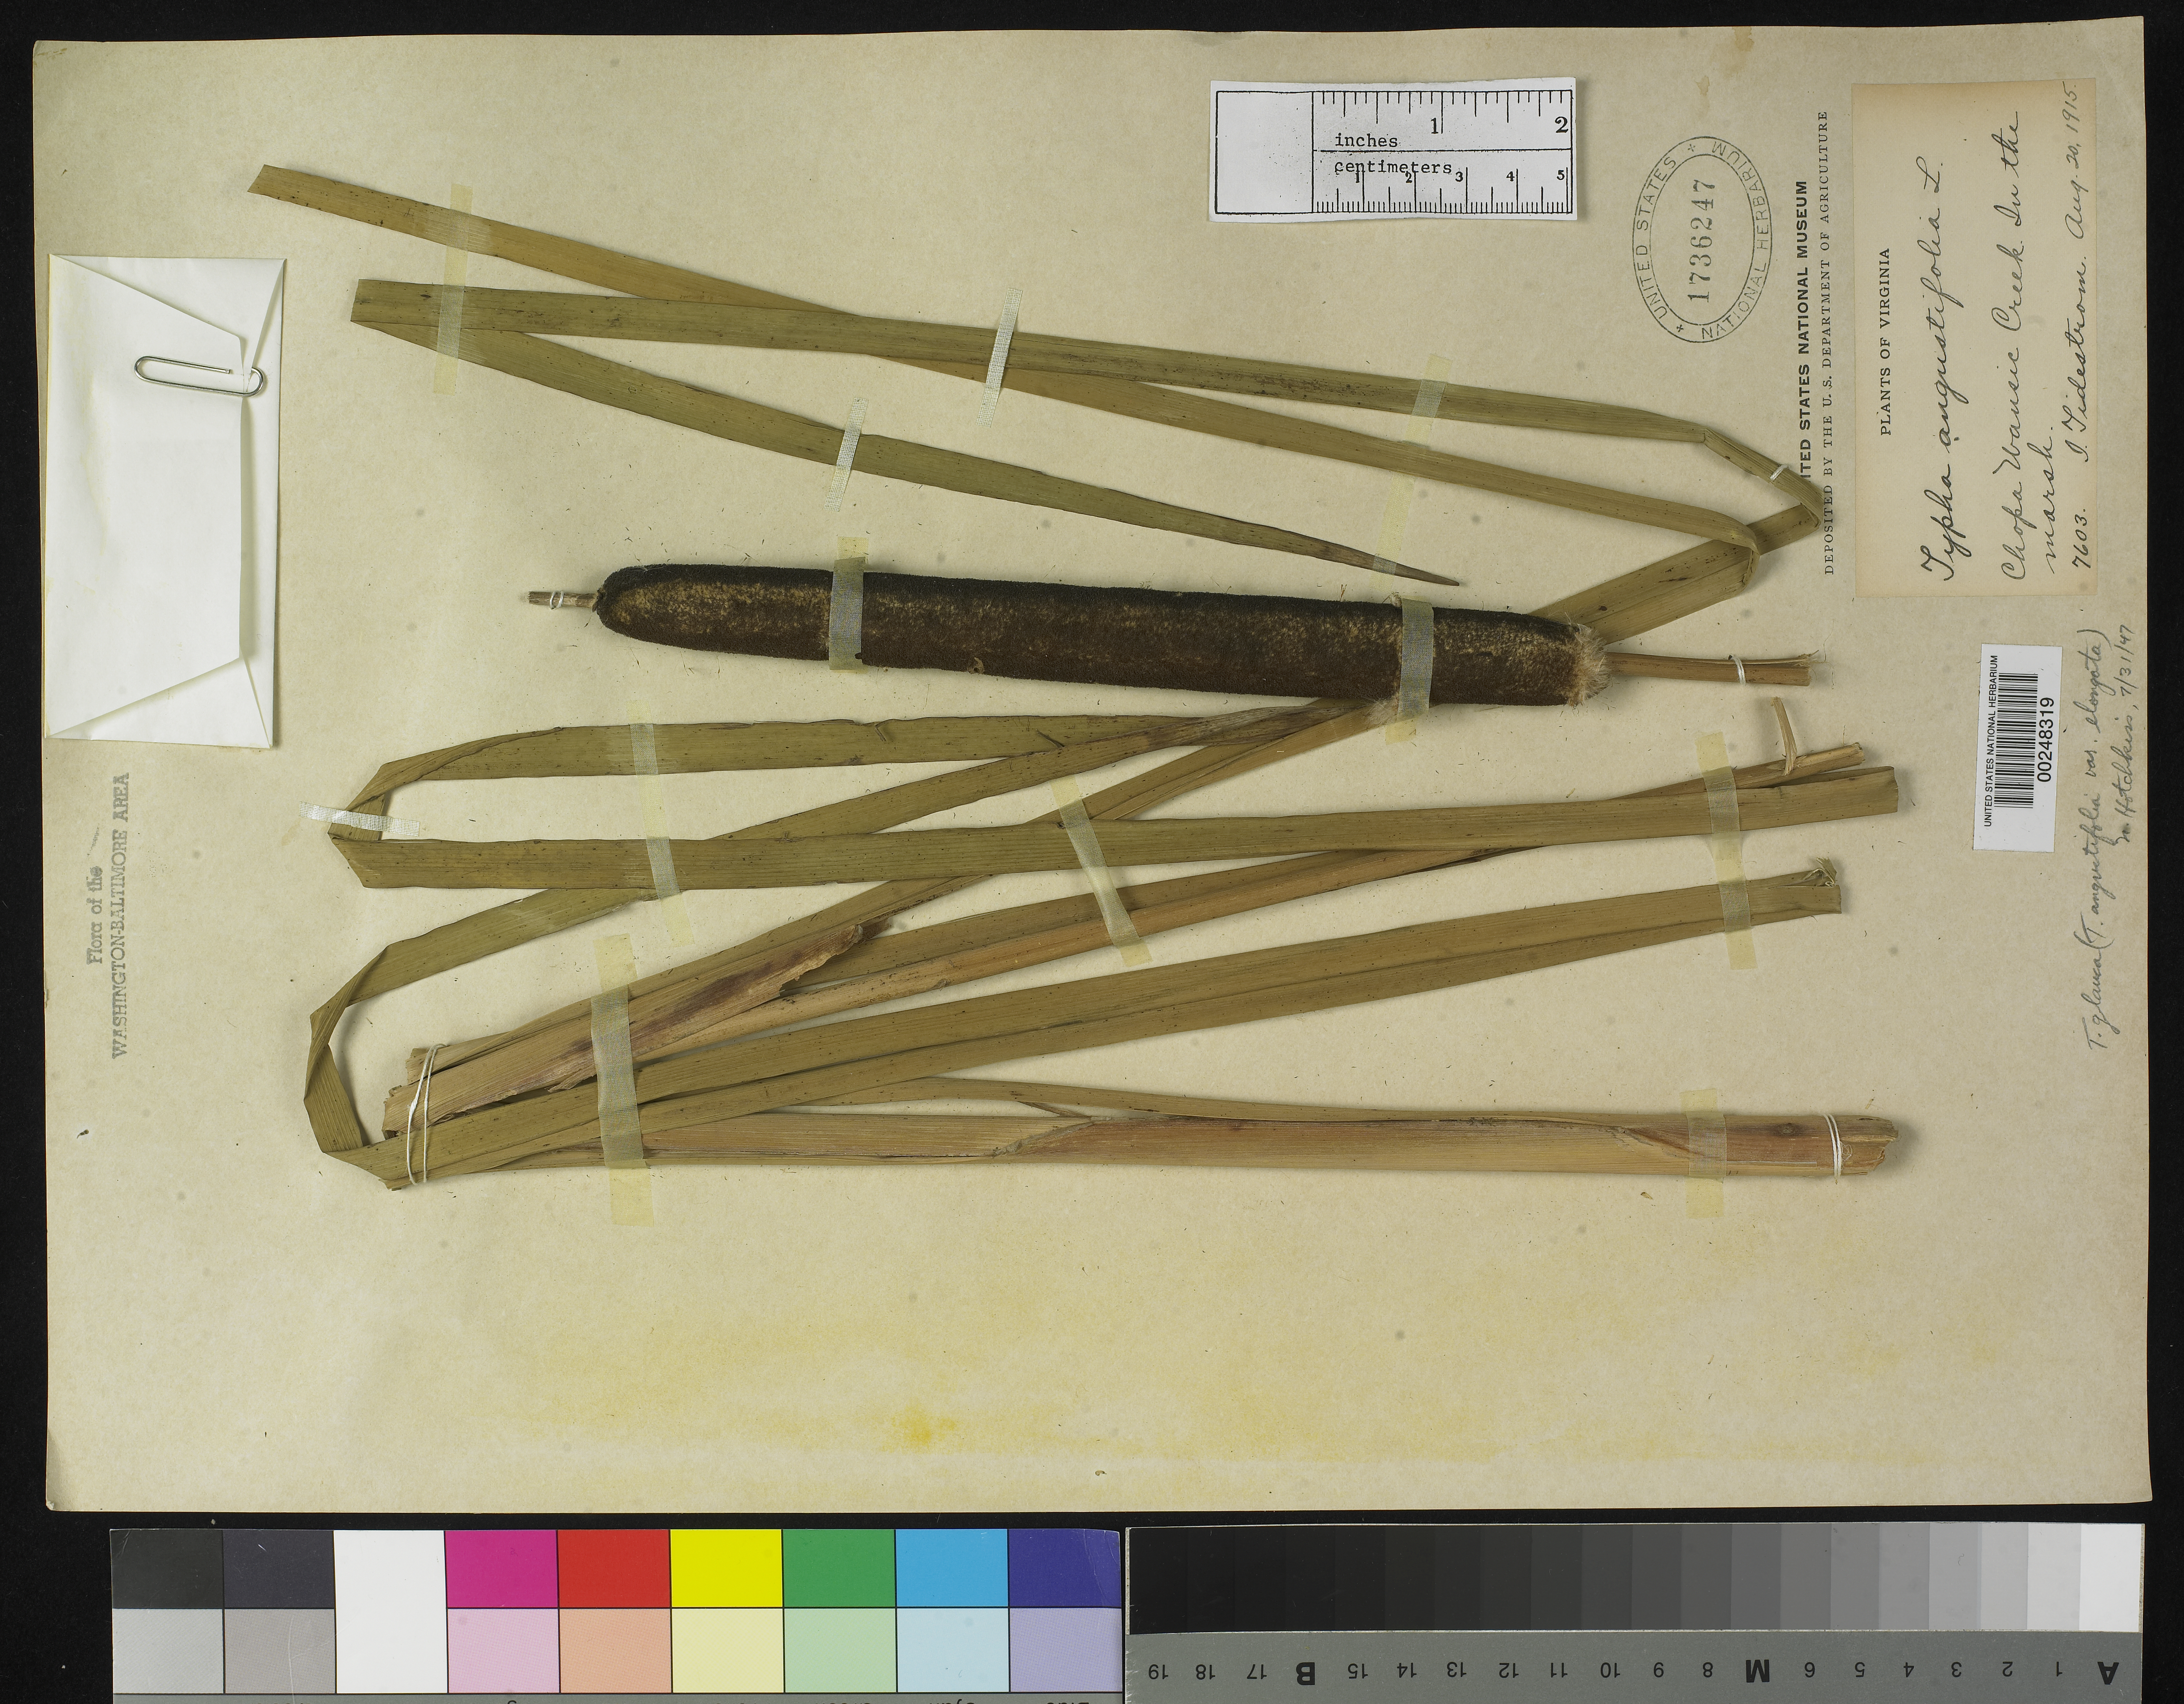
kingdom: Plantae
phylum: Tracheophyta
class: Liliopsida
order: Poales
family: Typhaceae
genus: Typha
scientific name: Typha latifolia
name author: L.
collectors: I. F. Tidestrom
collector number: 7603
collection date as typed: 20 Aug 1915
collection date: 1915-08-20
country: United States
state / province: Virginia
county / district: Prince William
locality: Chopawamsic Creek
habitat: In marsh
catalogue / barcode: US 1736247